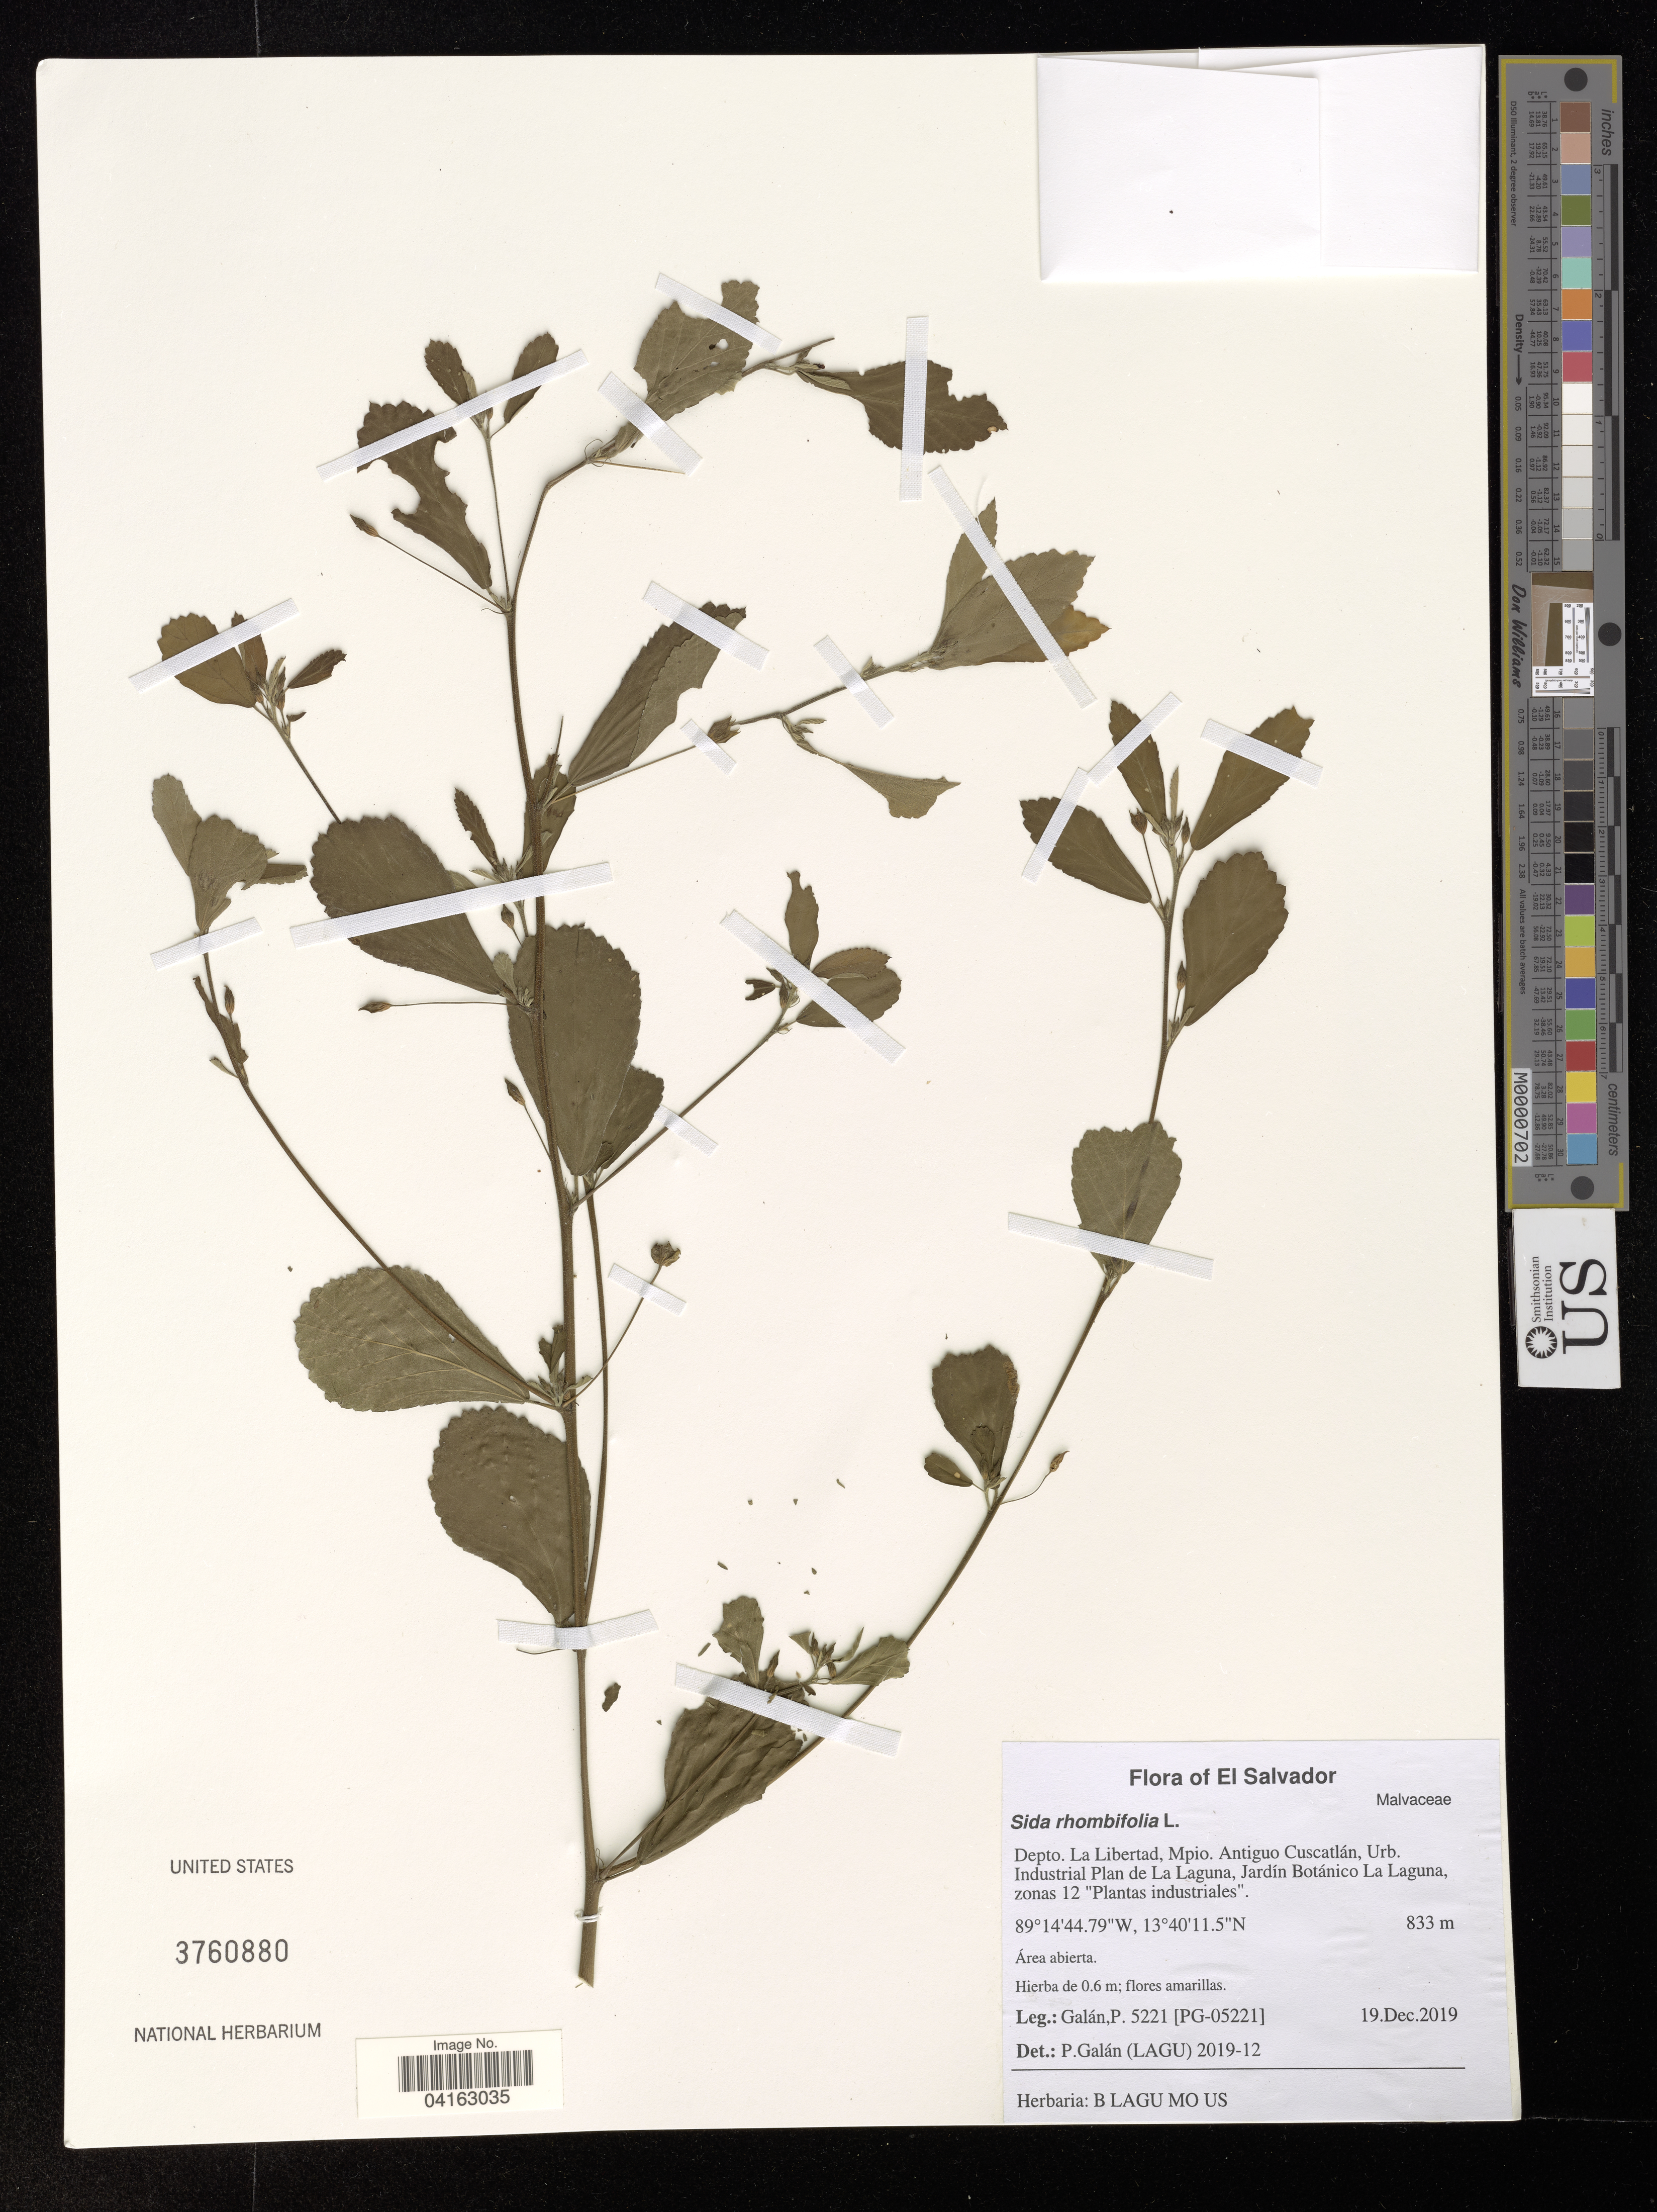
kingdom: Plantae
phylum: Tracheophyta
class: Magnoliopsida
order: Malvales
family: Malvaceae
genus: Sida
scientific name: Sida rhombifolia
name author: L.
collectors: P. Galan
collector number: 5221 / [PG-05221]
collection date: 2019-12-19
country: El Salvador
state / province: La Libertad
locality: Depto. La Libertad, Mpio. Antiguo Cuscatlán, Urb. Industrial Plan de La Laguna, Jardín Botánico La Laguna, zonas 12 "Plantas industriales".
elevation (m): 833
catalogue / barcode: US 3760880